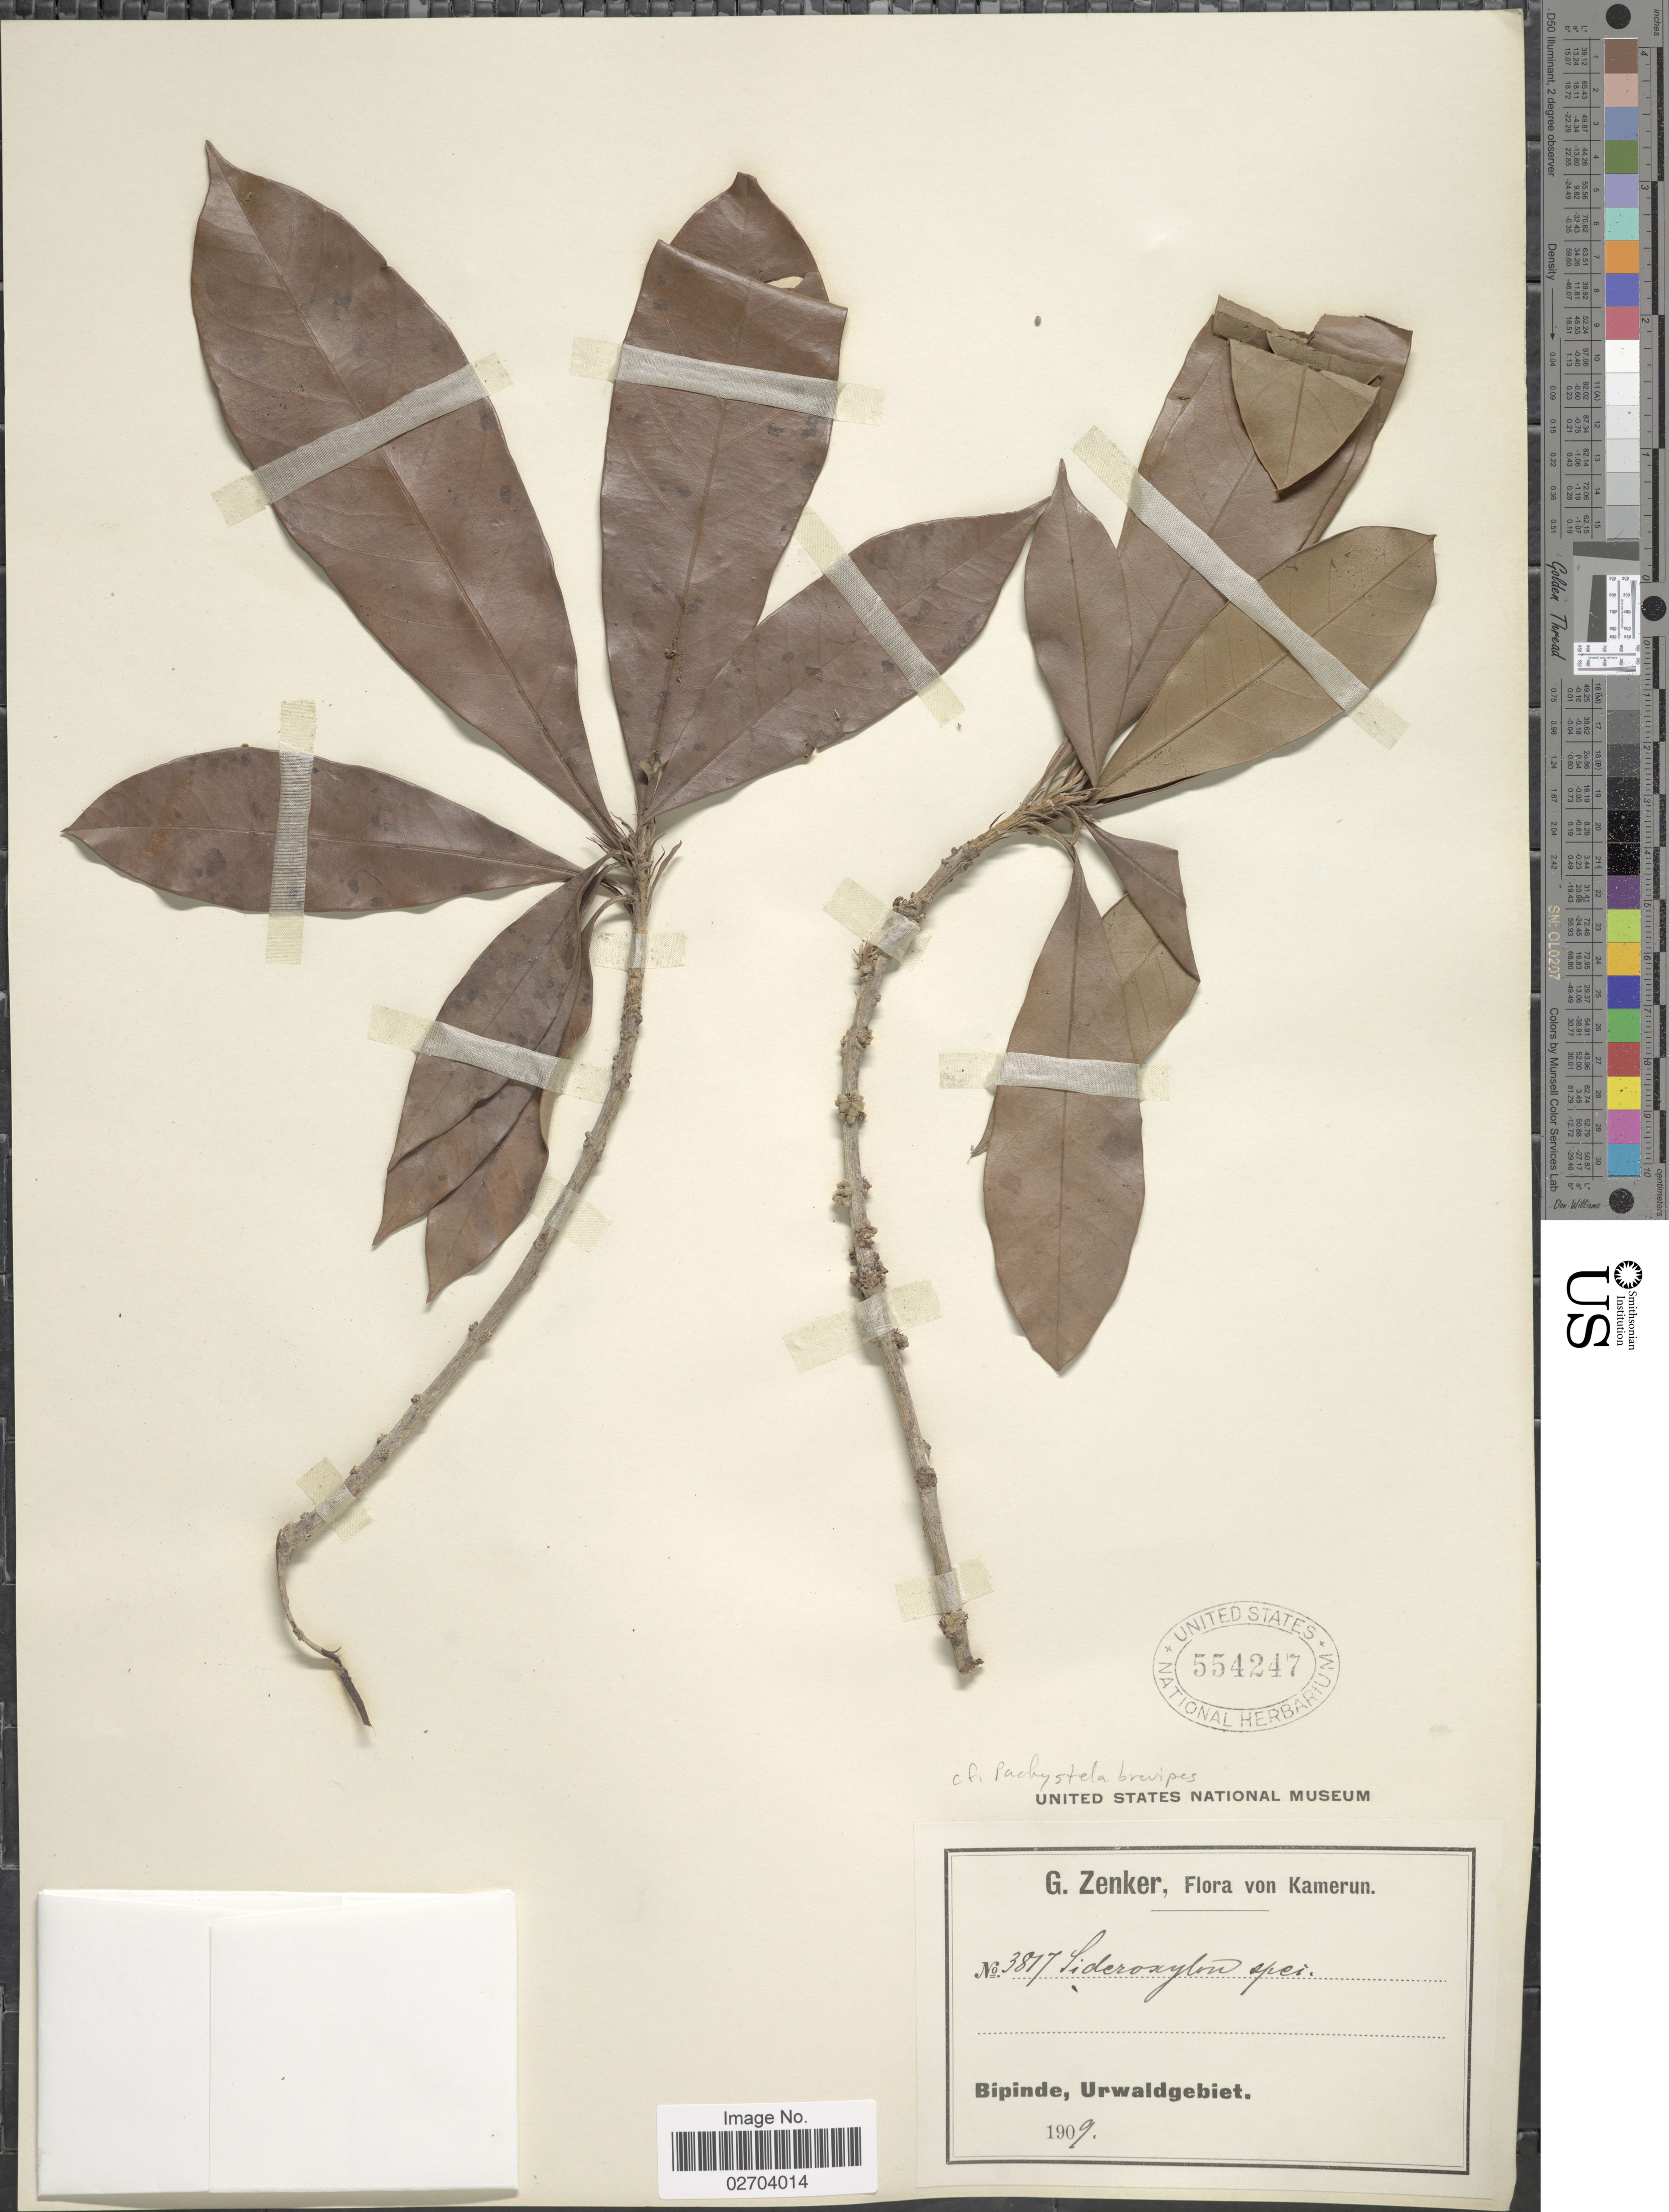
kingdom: Plantae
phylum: Tracheophyta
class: Magnoliopsida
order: Ericales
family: Sapotaceae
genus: Sideroxylon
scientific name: Sideroxylon sp.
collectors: G. A. Zenker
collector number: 3817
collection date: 1909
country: Cameroon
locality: Kamerun, Bipinde, Urwaldgebiet.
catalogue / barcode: US 554247